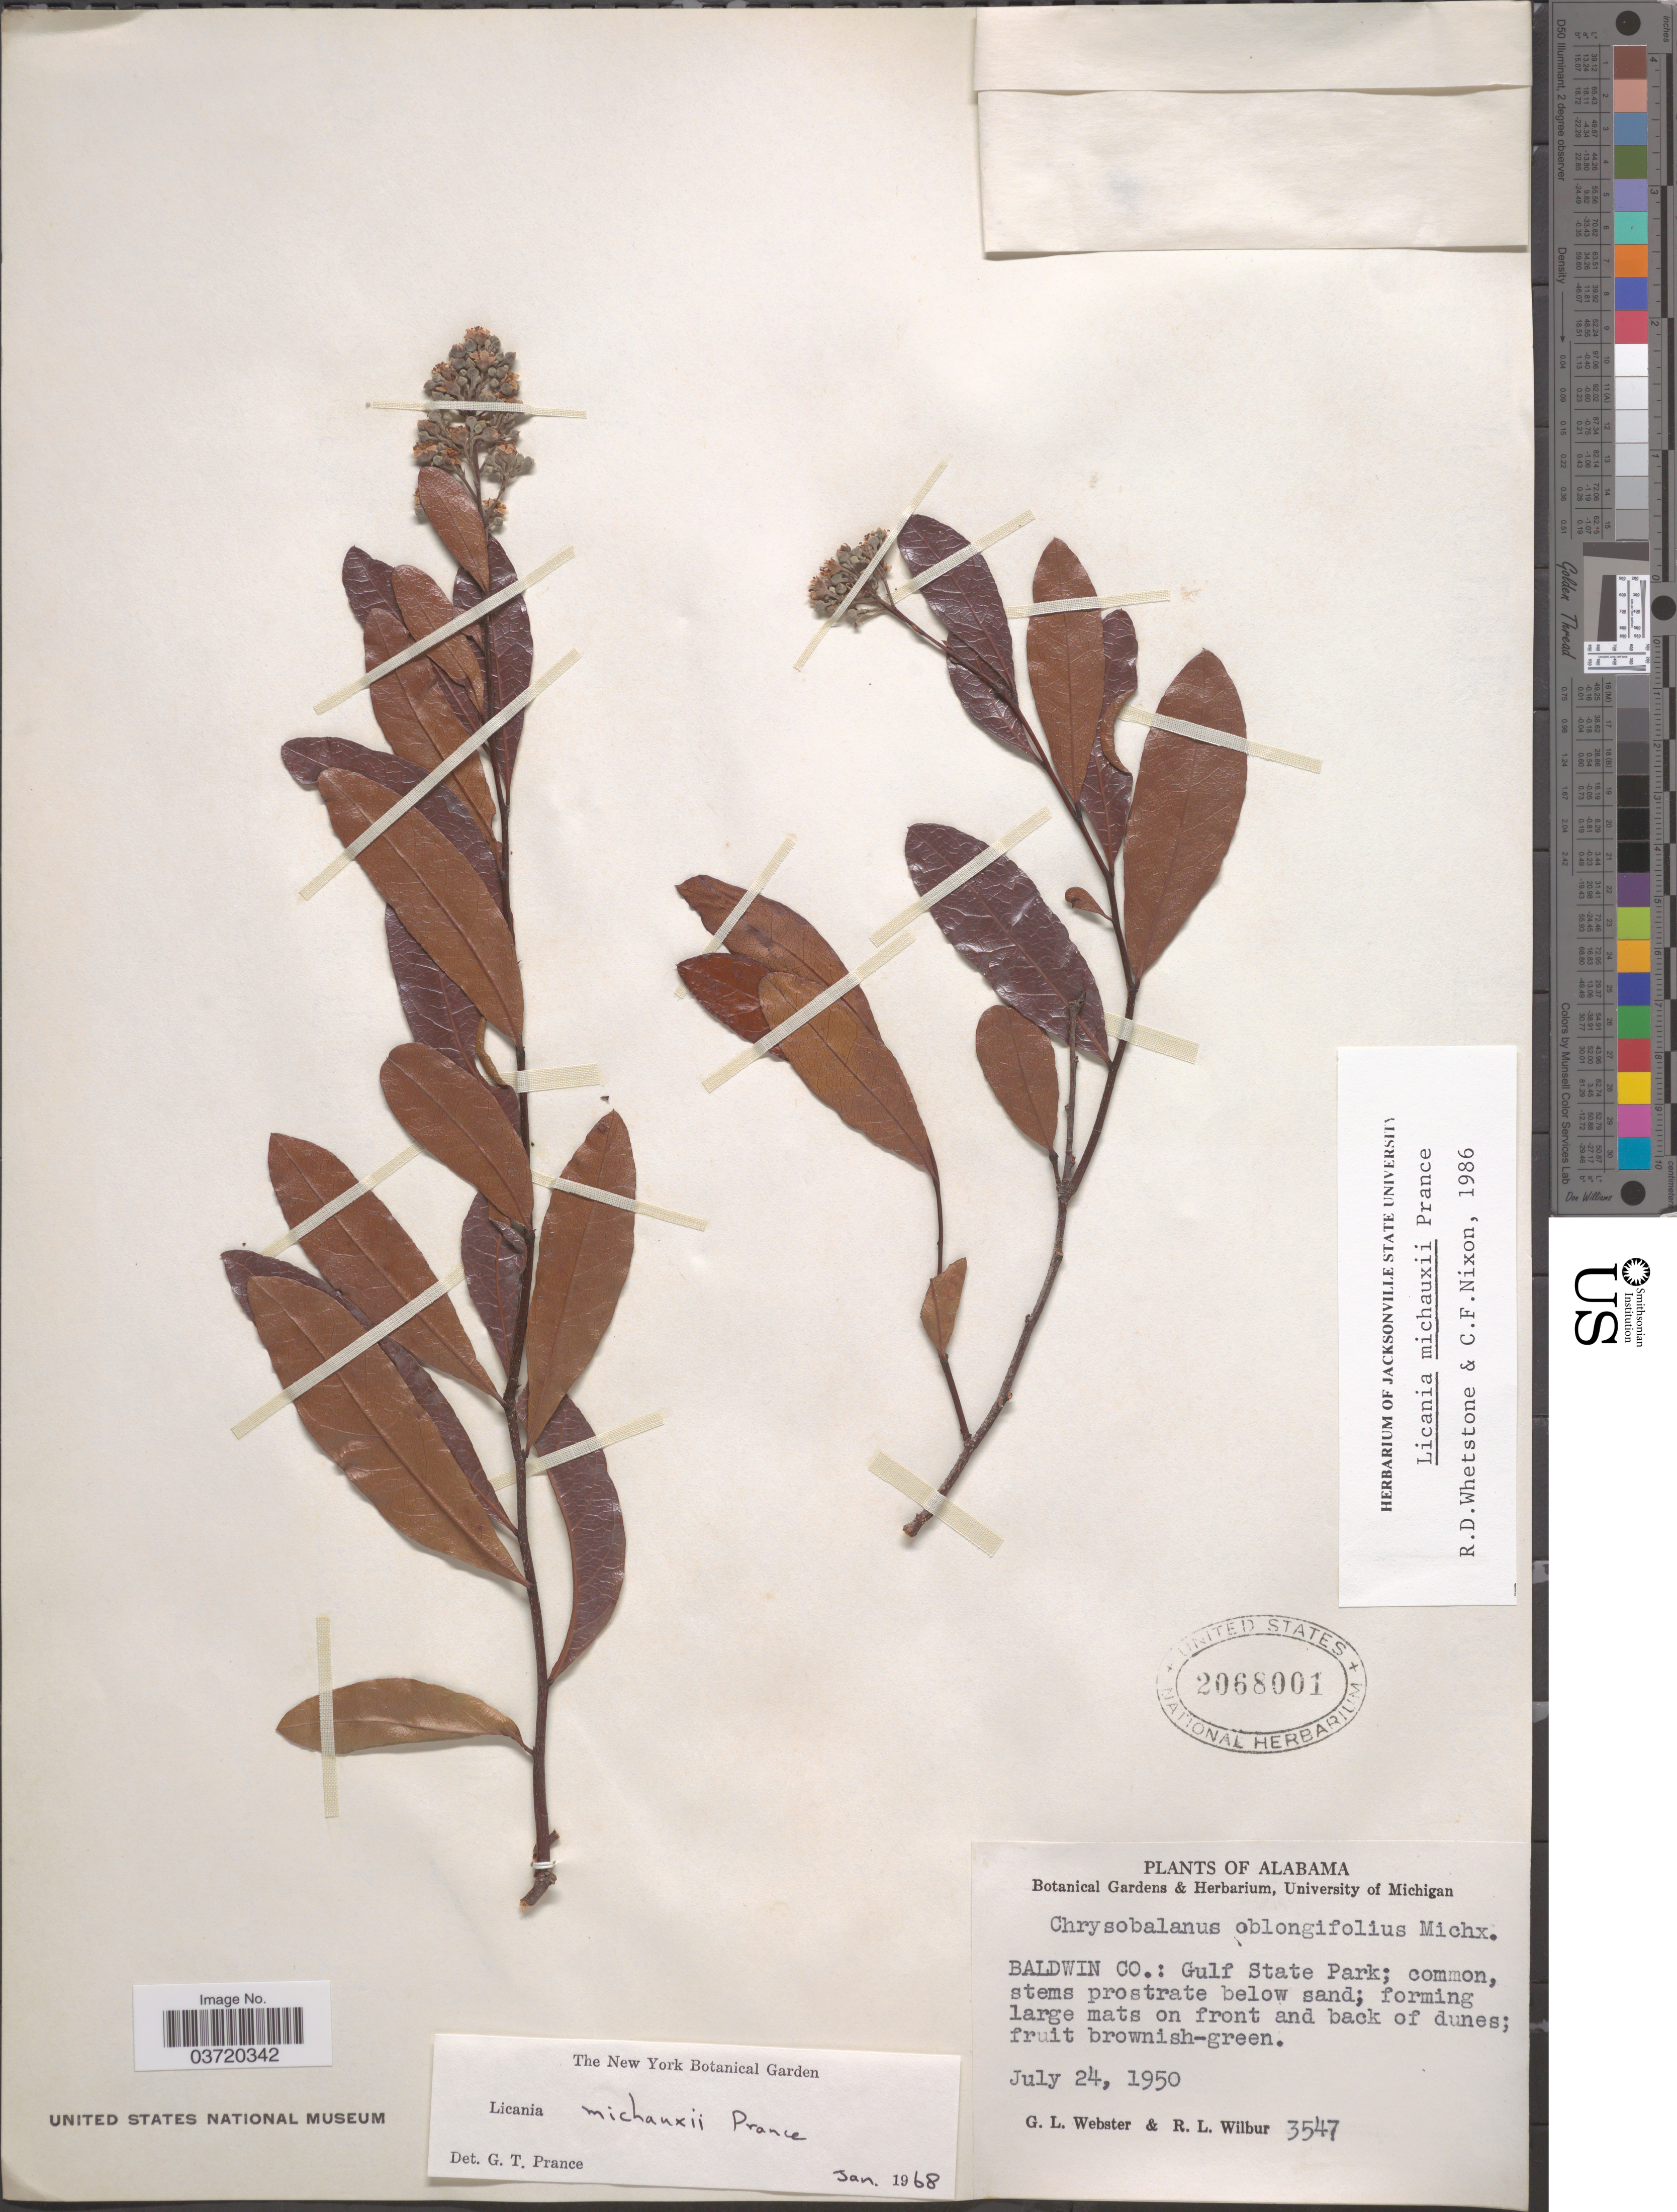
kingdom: Plantae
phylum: Tracheophyta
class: Magnoliopsida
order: Malpighiales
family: Chrysobalanaceae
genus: Geobalanus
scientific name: Geobalanus oblongifolius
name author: (Michx.) Small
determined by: Strong, Mark T., (BOT), Smithsonian Institution - National Museum of Natural History (UNITED STATES)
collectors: G. L. Webster & R. L. Wilbur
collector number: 3547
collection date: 1950-07-24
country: United States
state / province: Alabama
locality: Baldwin Co.: Gulf State Park.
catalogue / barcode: US 2068001